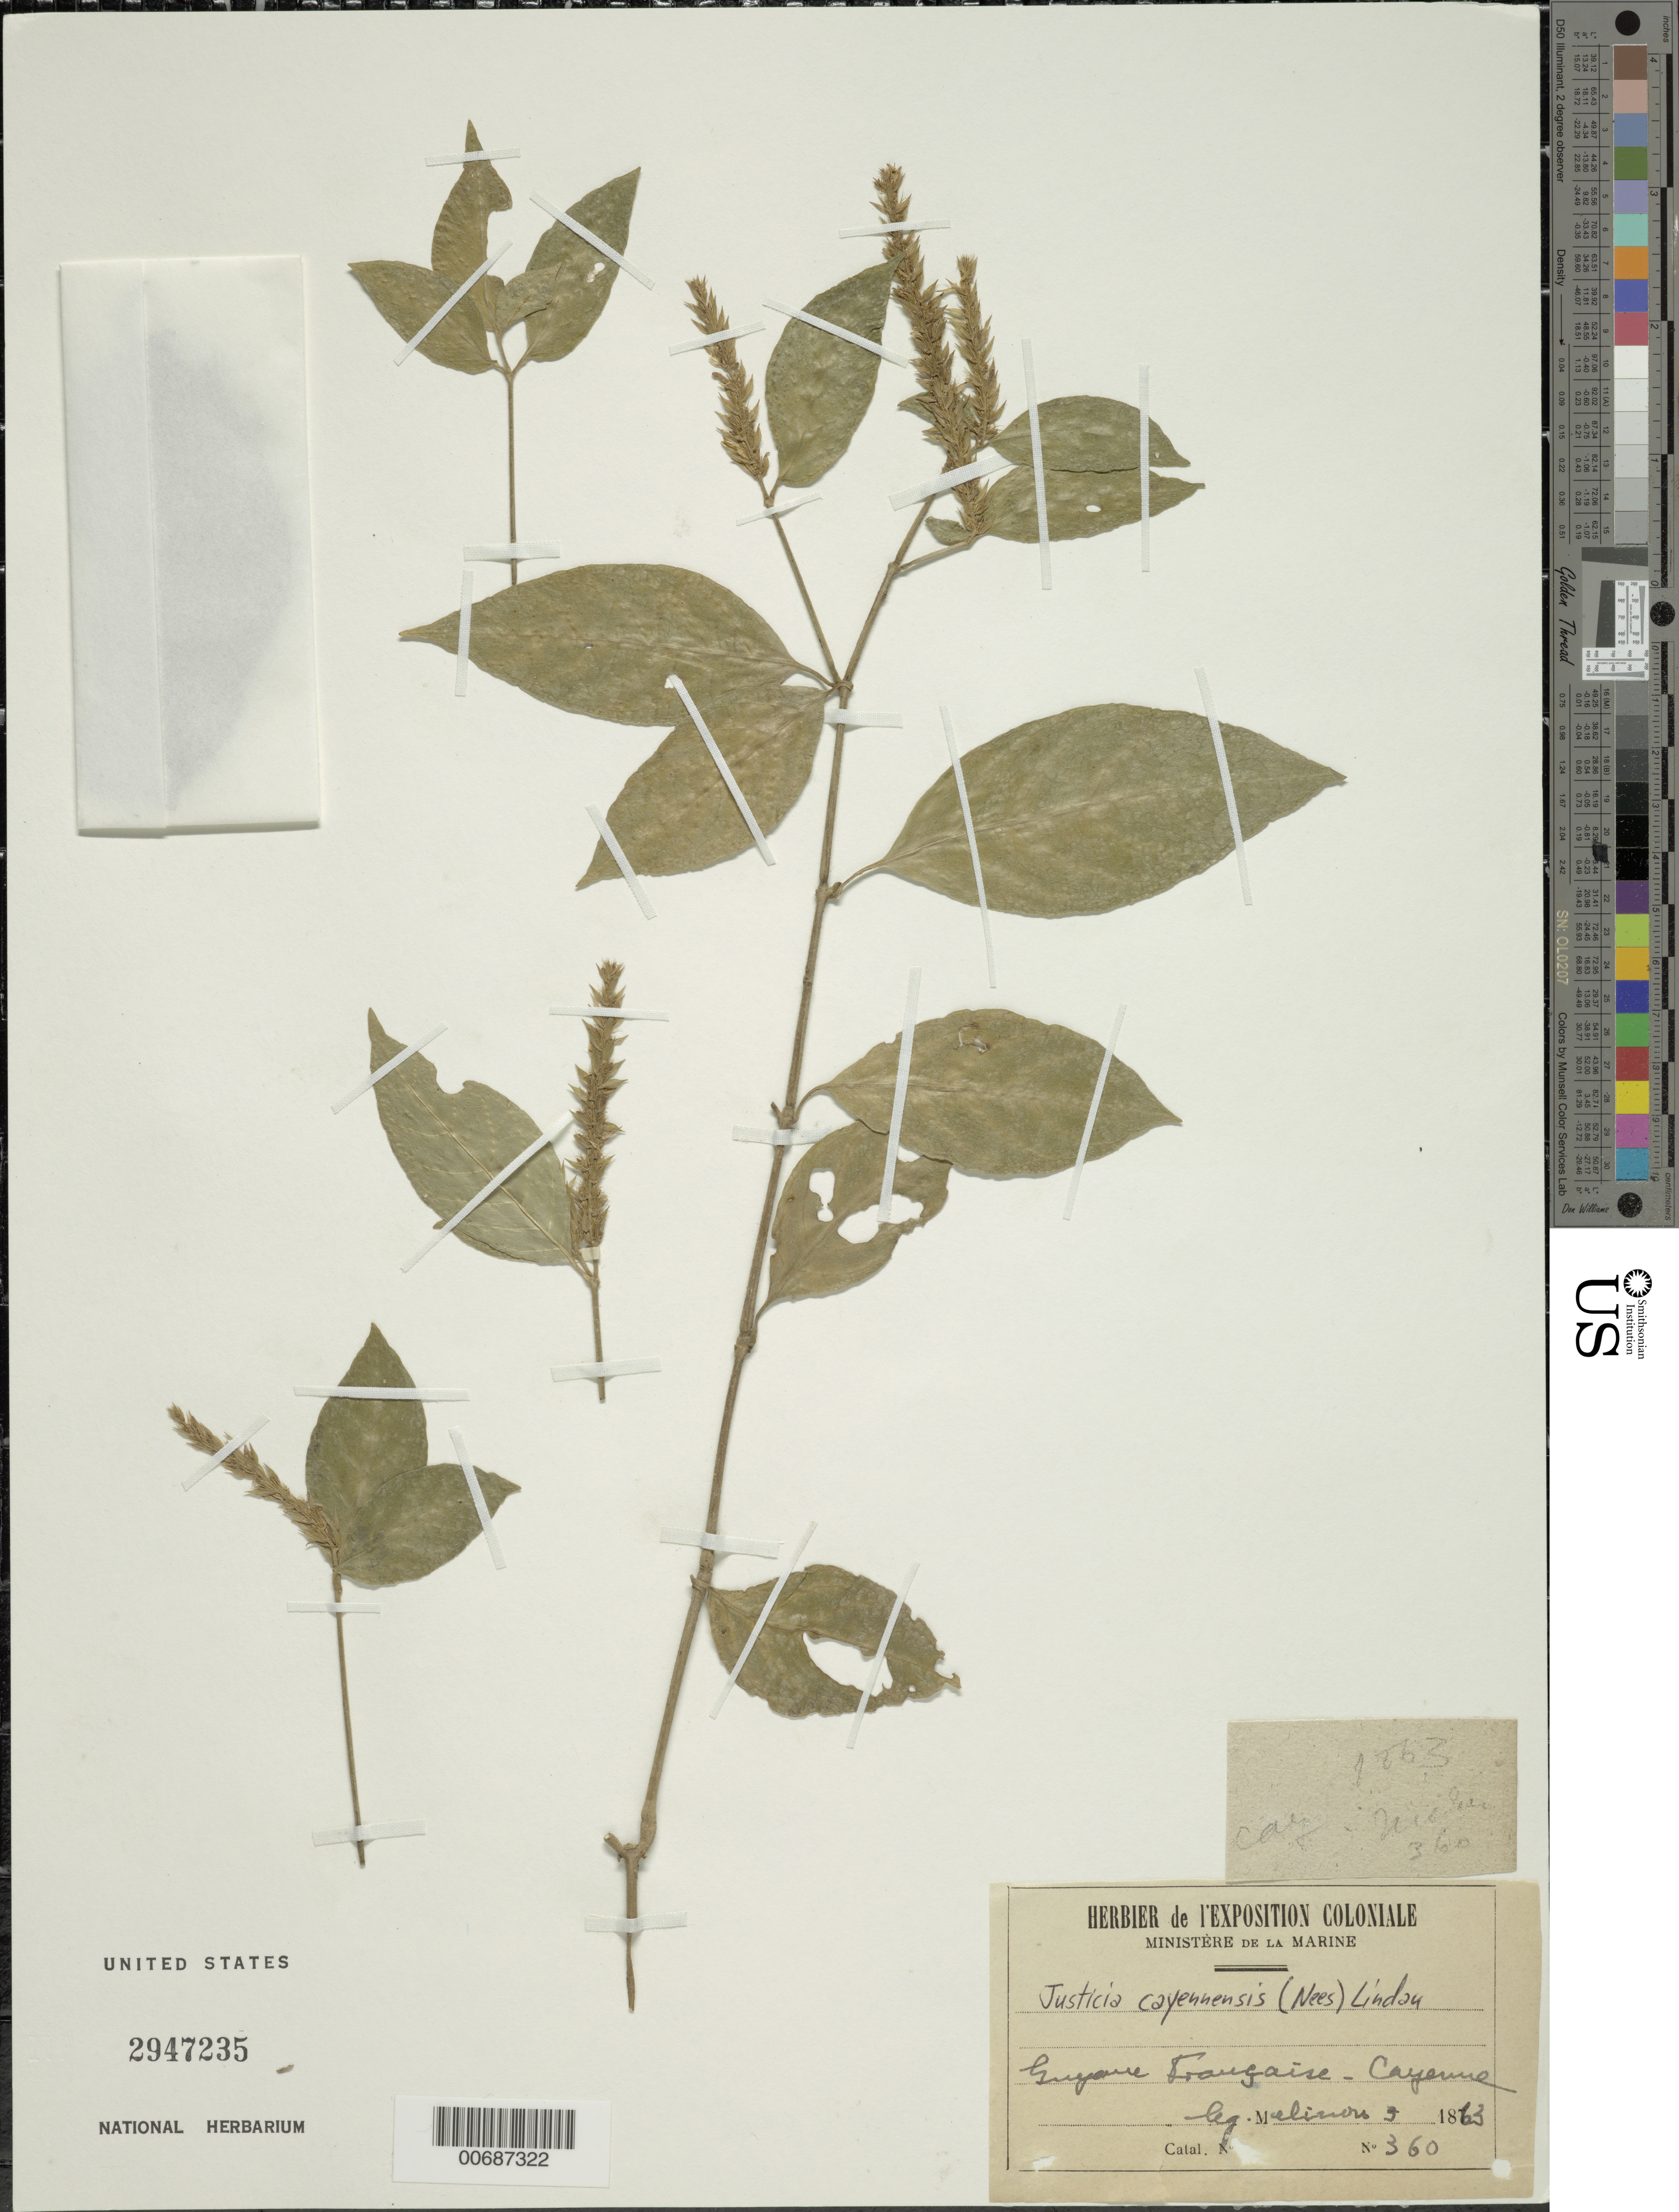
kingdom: Plantae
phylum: Tracheophyta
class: Magnoliopsida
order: Lamiales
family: Acanthaceae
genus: Justicia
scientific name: Justicia cayennensis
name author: (Nees) Lindau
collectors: E. Mélinon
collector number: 360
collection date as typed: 1863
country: French Guiana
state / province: Cayenne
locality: Cayenne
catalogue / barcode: US 2947235